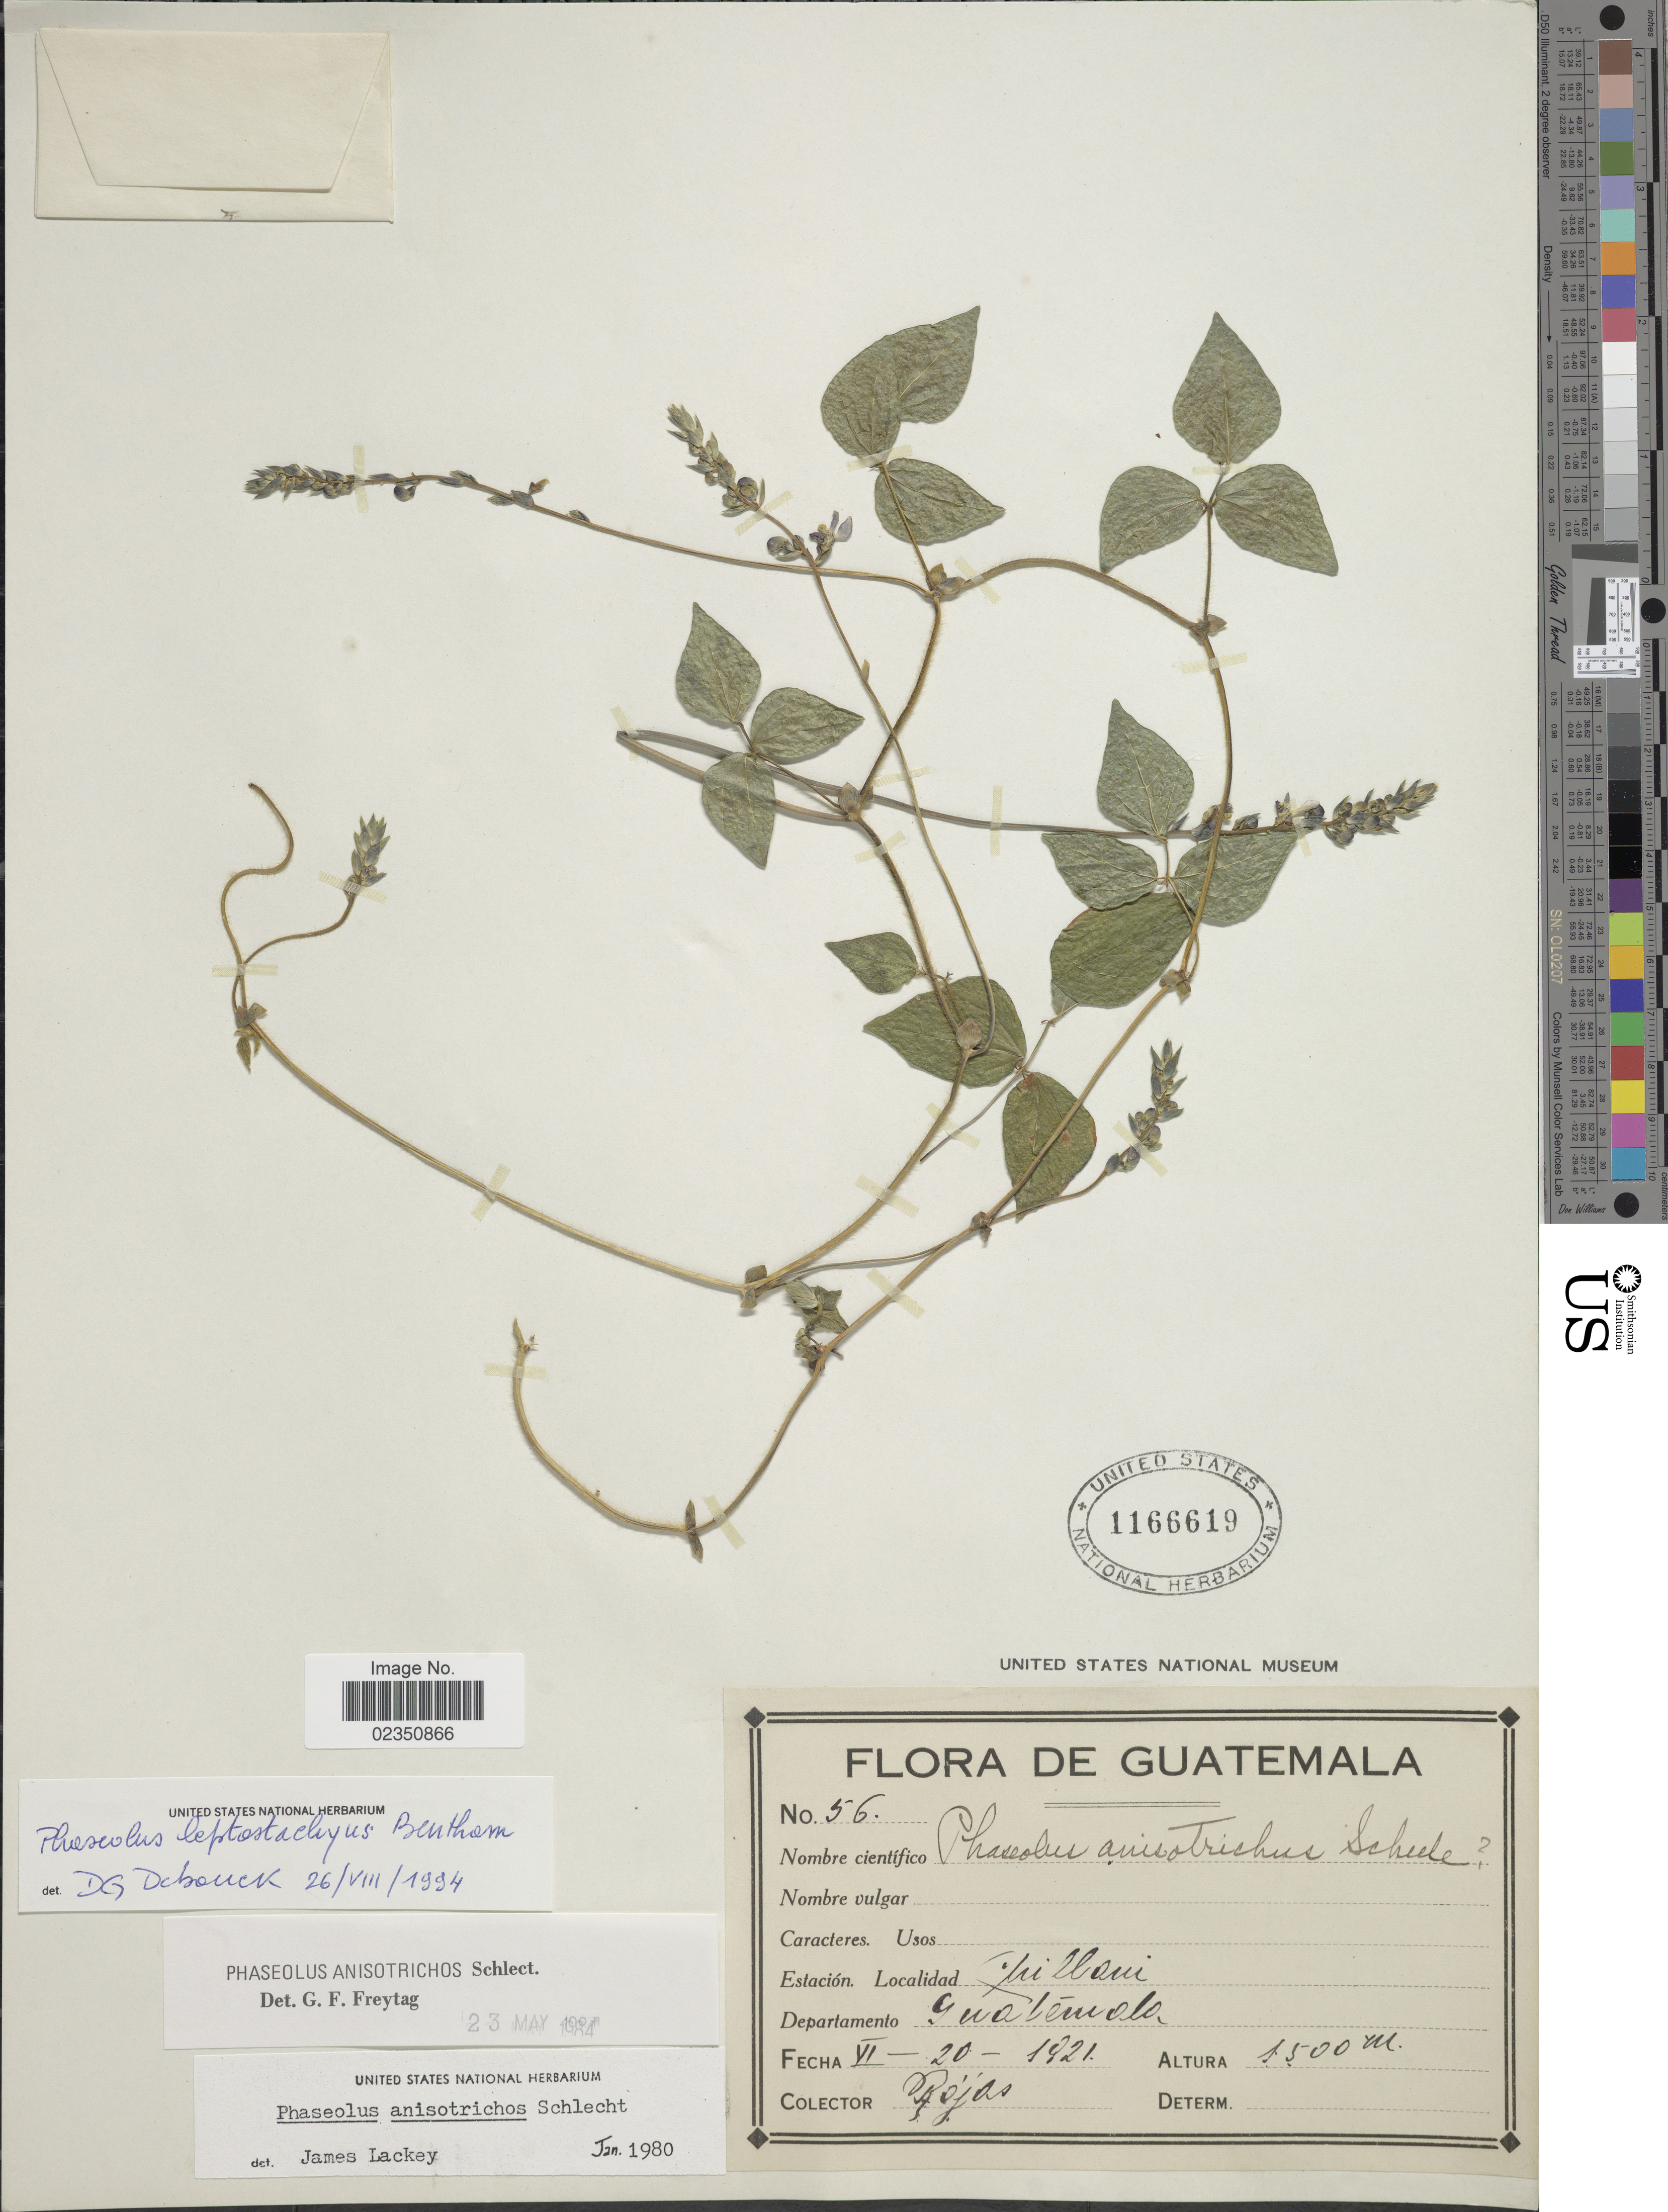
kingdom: Plantae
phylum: Tracheophyta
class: Magnoliopsida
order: Fabales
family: Fabaceae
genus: Phaseolus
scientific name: Phaseolus leptostachyus var. leptostachyus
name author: Benth.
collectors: Rojas, --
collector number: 56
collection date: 1921-06-20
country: Guatemala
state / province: Guatemala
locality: Estacion Chillani, departamento Guatemala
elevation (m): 1500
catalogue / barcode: US 1166619